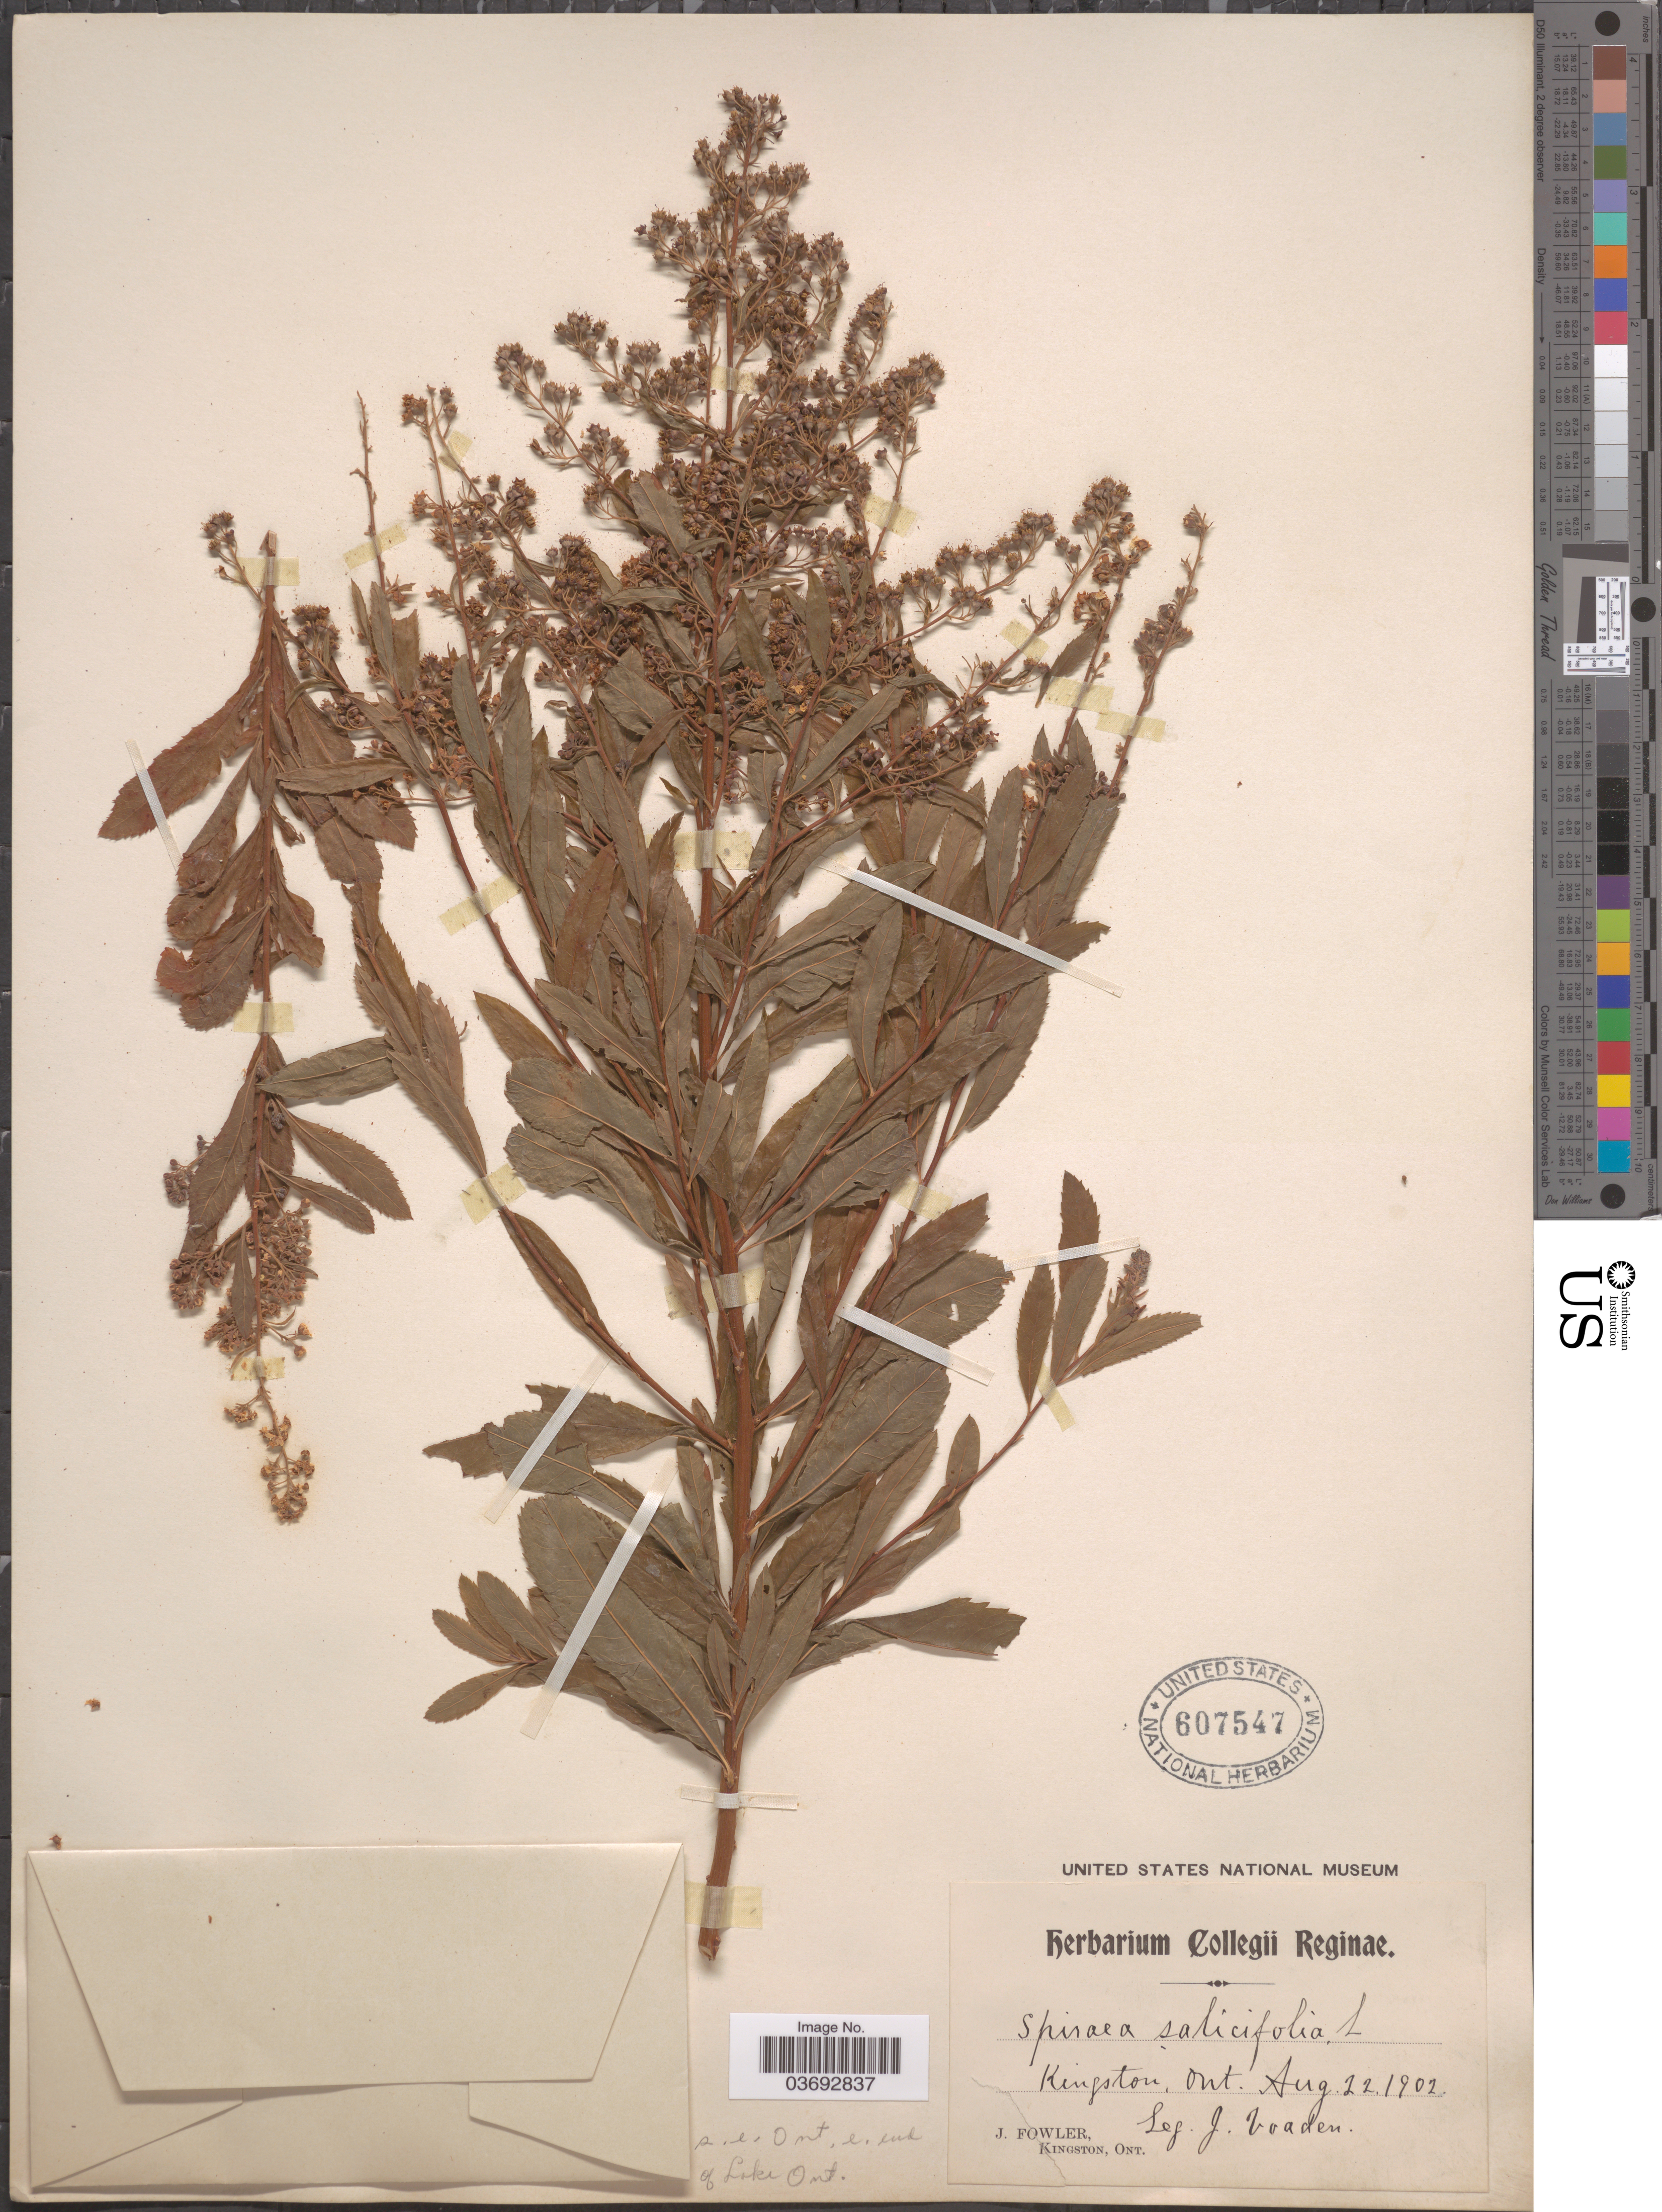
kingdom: Plantae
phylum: Tracheophyta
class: Magnoliopsida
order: Rosales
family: Rosaceae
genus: Spiraea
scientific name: Spiraea salicifolia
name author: L.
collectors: J. Voaden & J. Fowler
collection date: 1902-08-22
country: Canada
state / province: Ontario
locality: Kingston. S.E. Ont. E. end of Lake Ont.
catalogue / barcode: US 607547